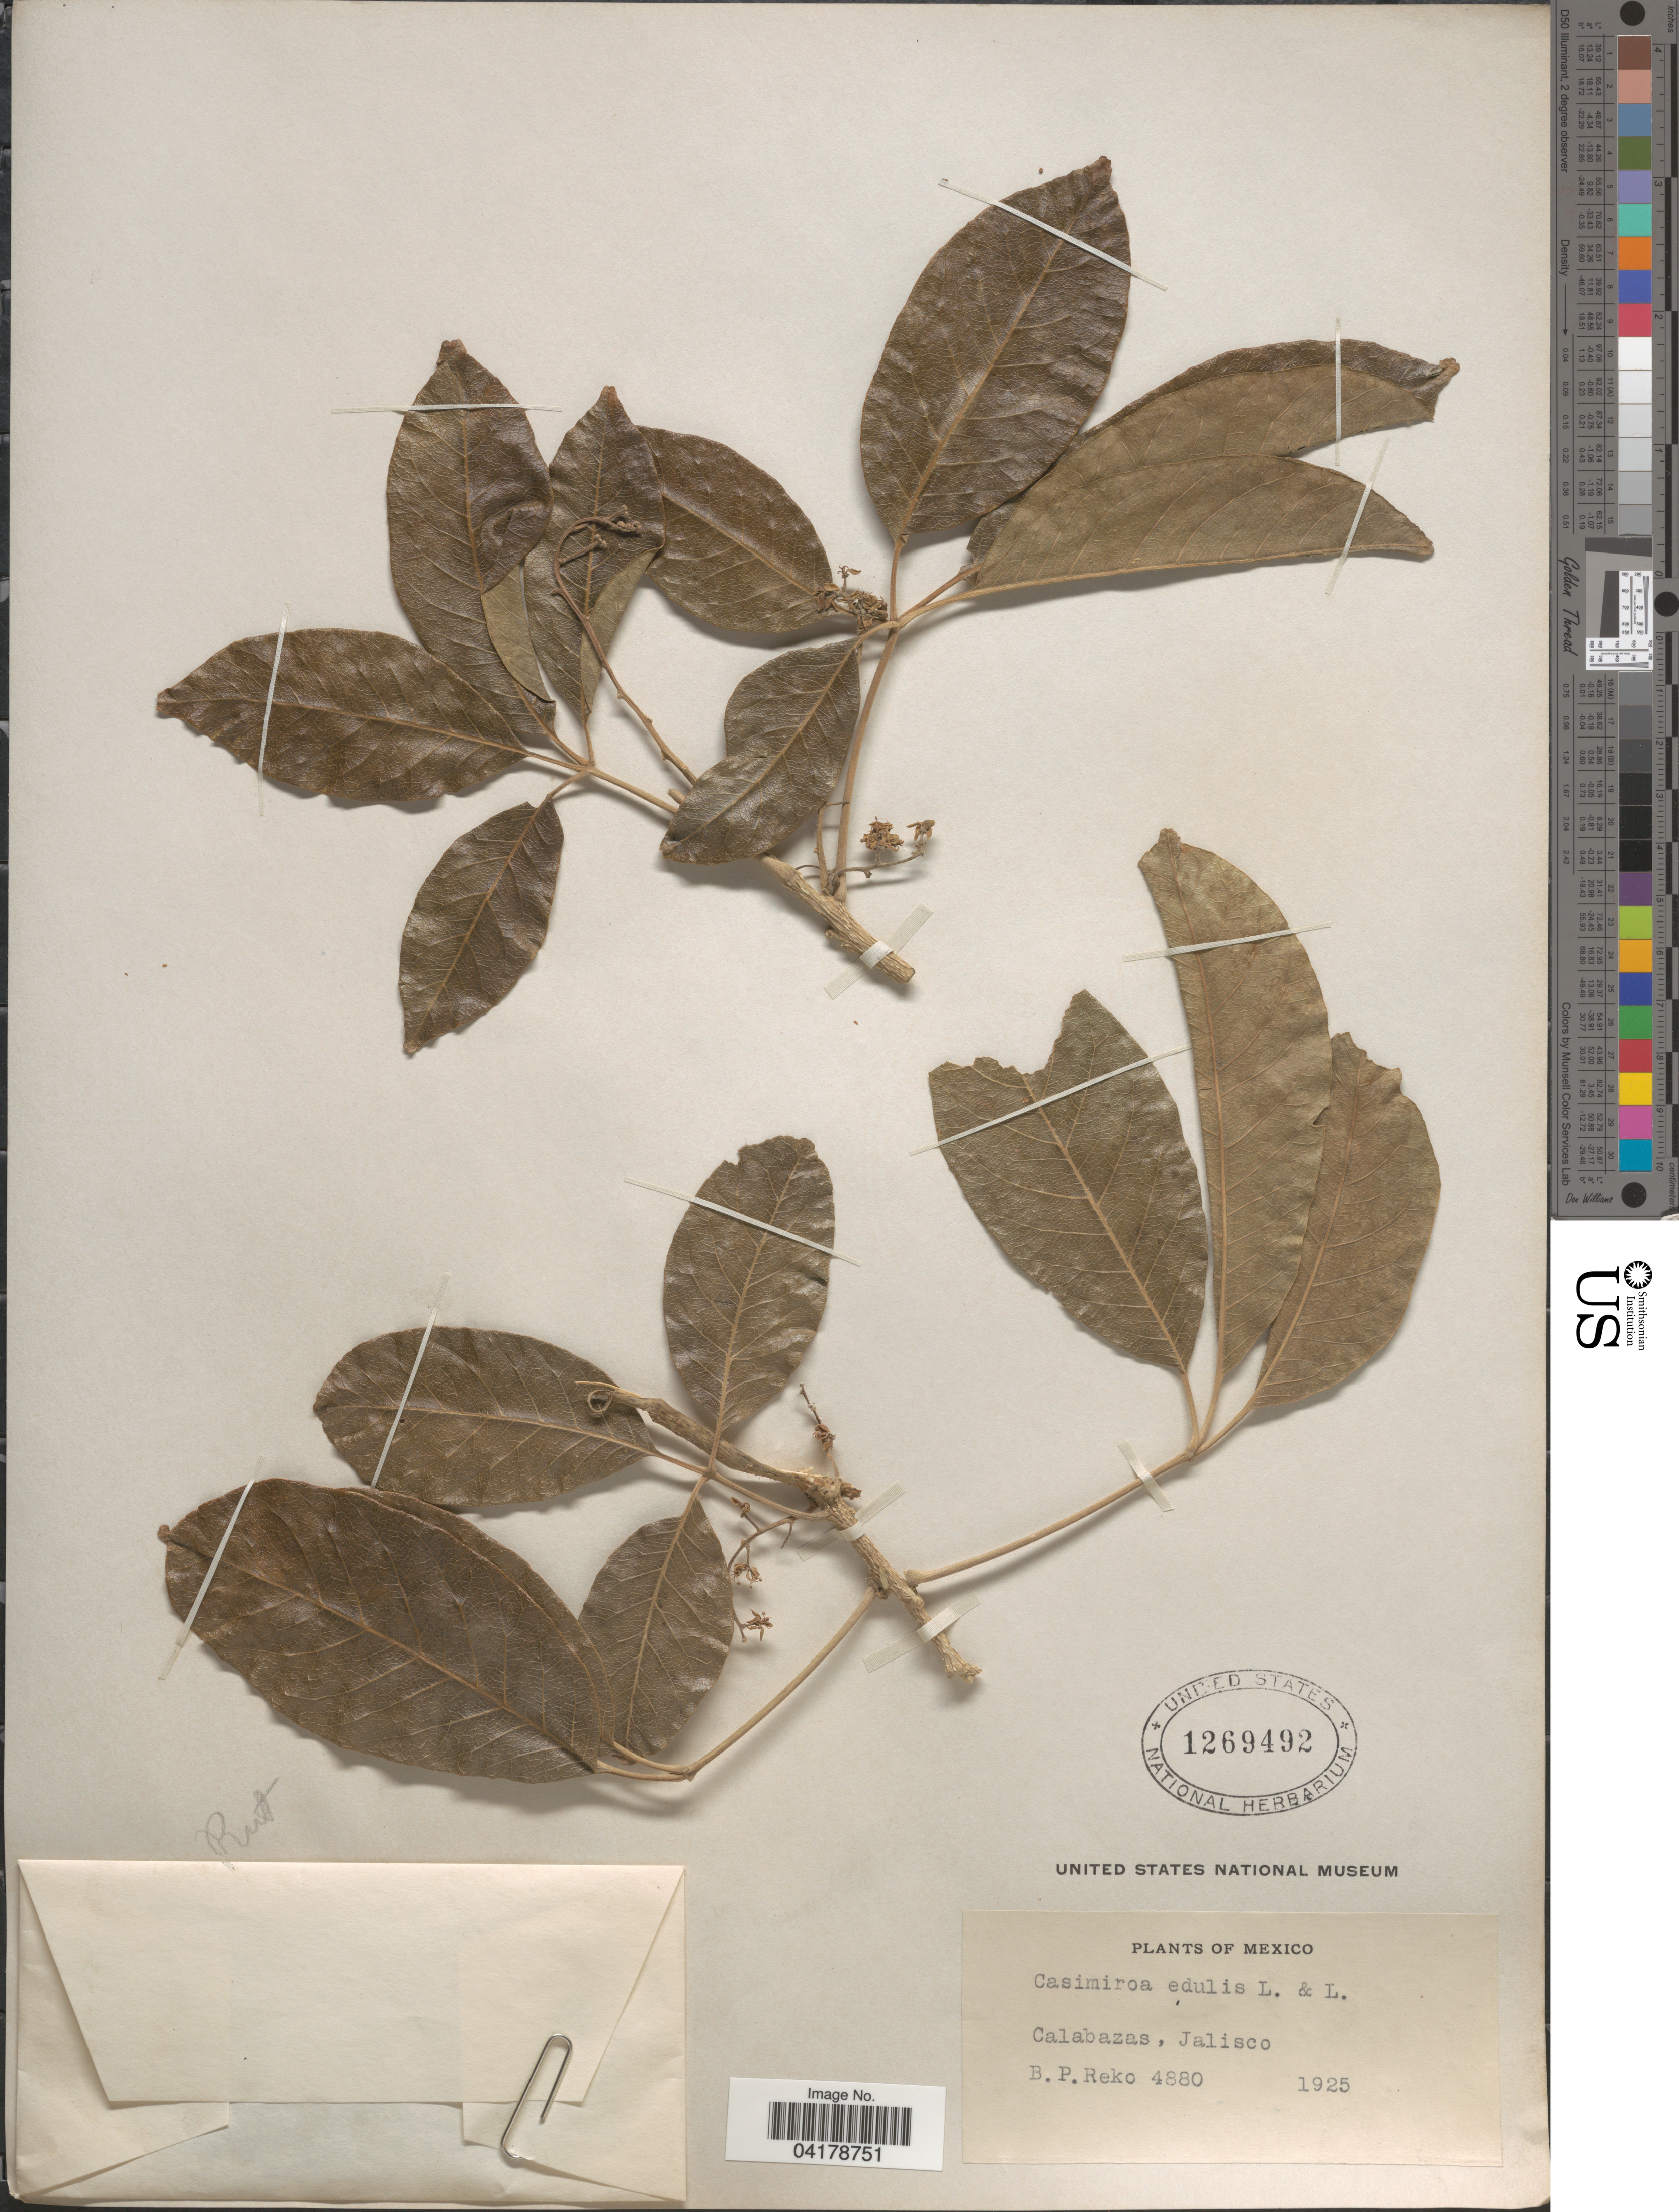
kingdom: Plantae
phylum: Tracheophyta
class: Magnoliopsida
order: Sapindales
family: Rutaceae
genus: Casimiroa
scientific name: Casimiroa edulis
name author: La Llave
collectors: B. P. Reko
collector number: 4880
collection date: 1925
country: Mexico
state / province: Jalisco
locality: Calabazas.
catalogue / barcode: US 1269492